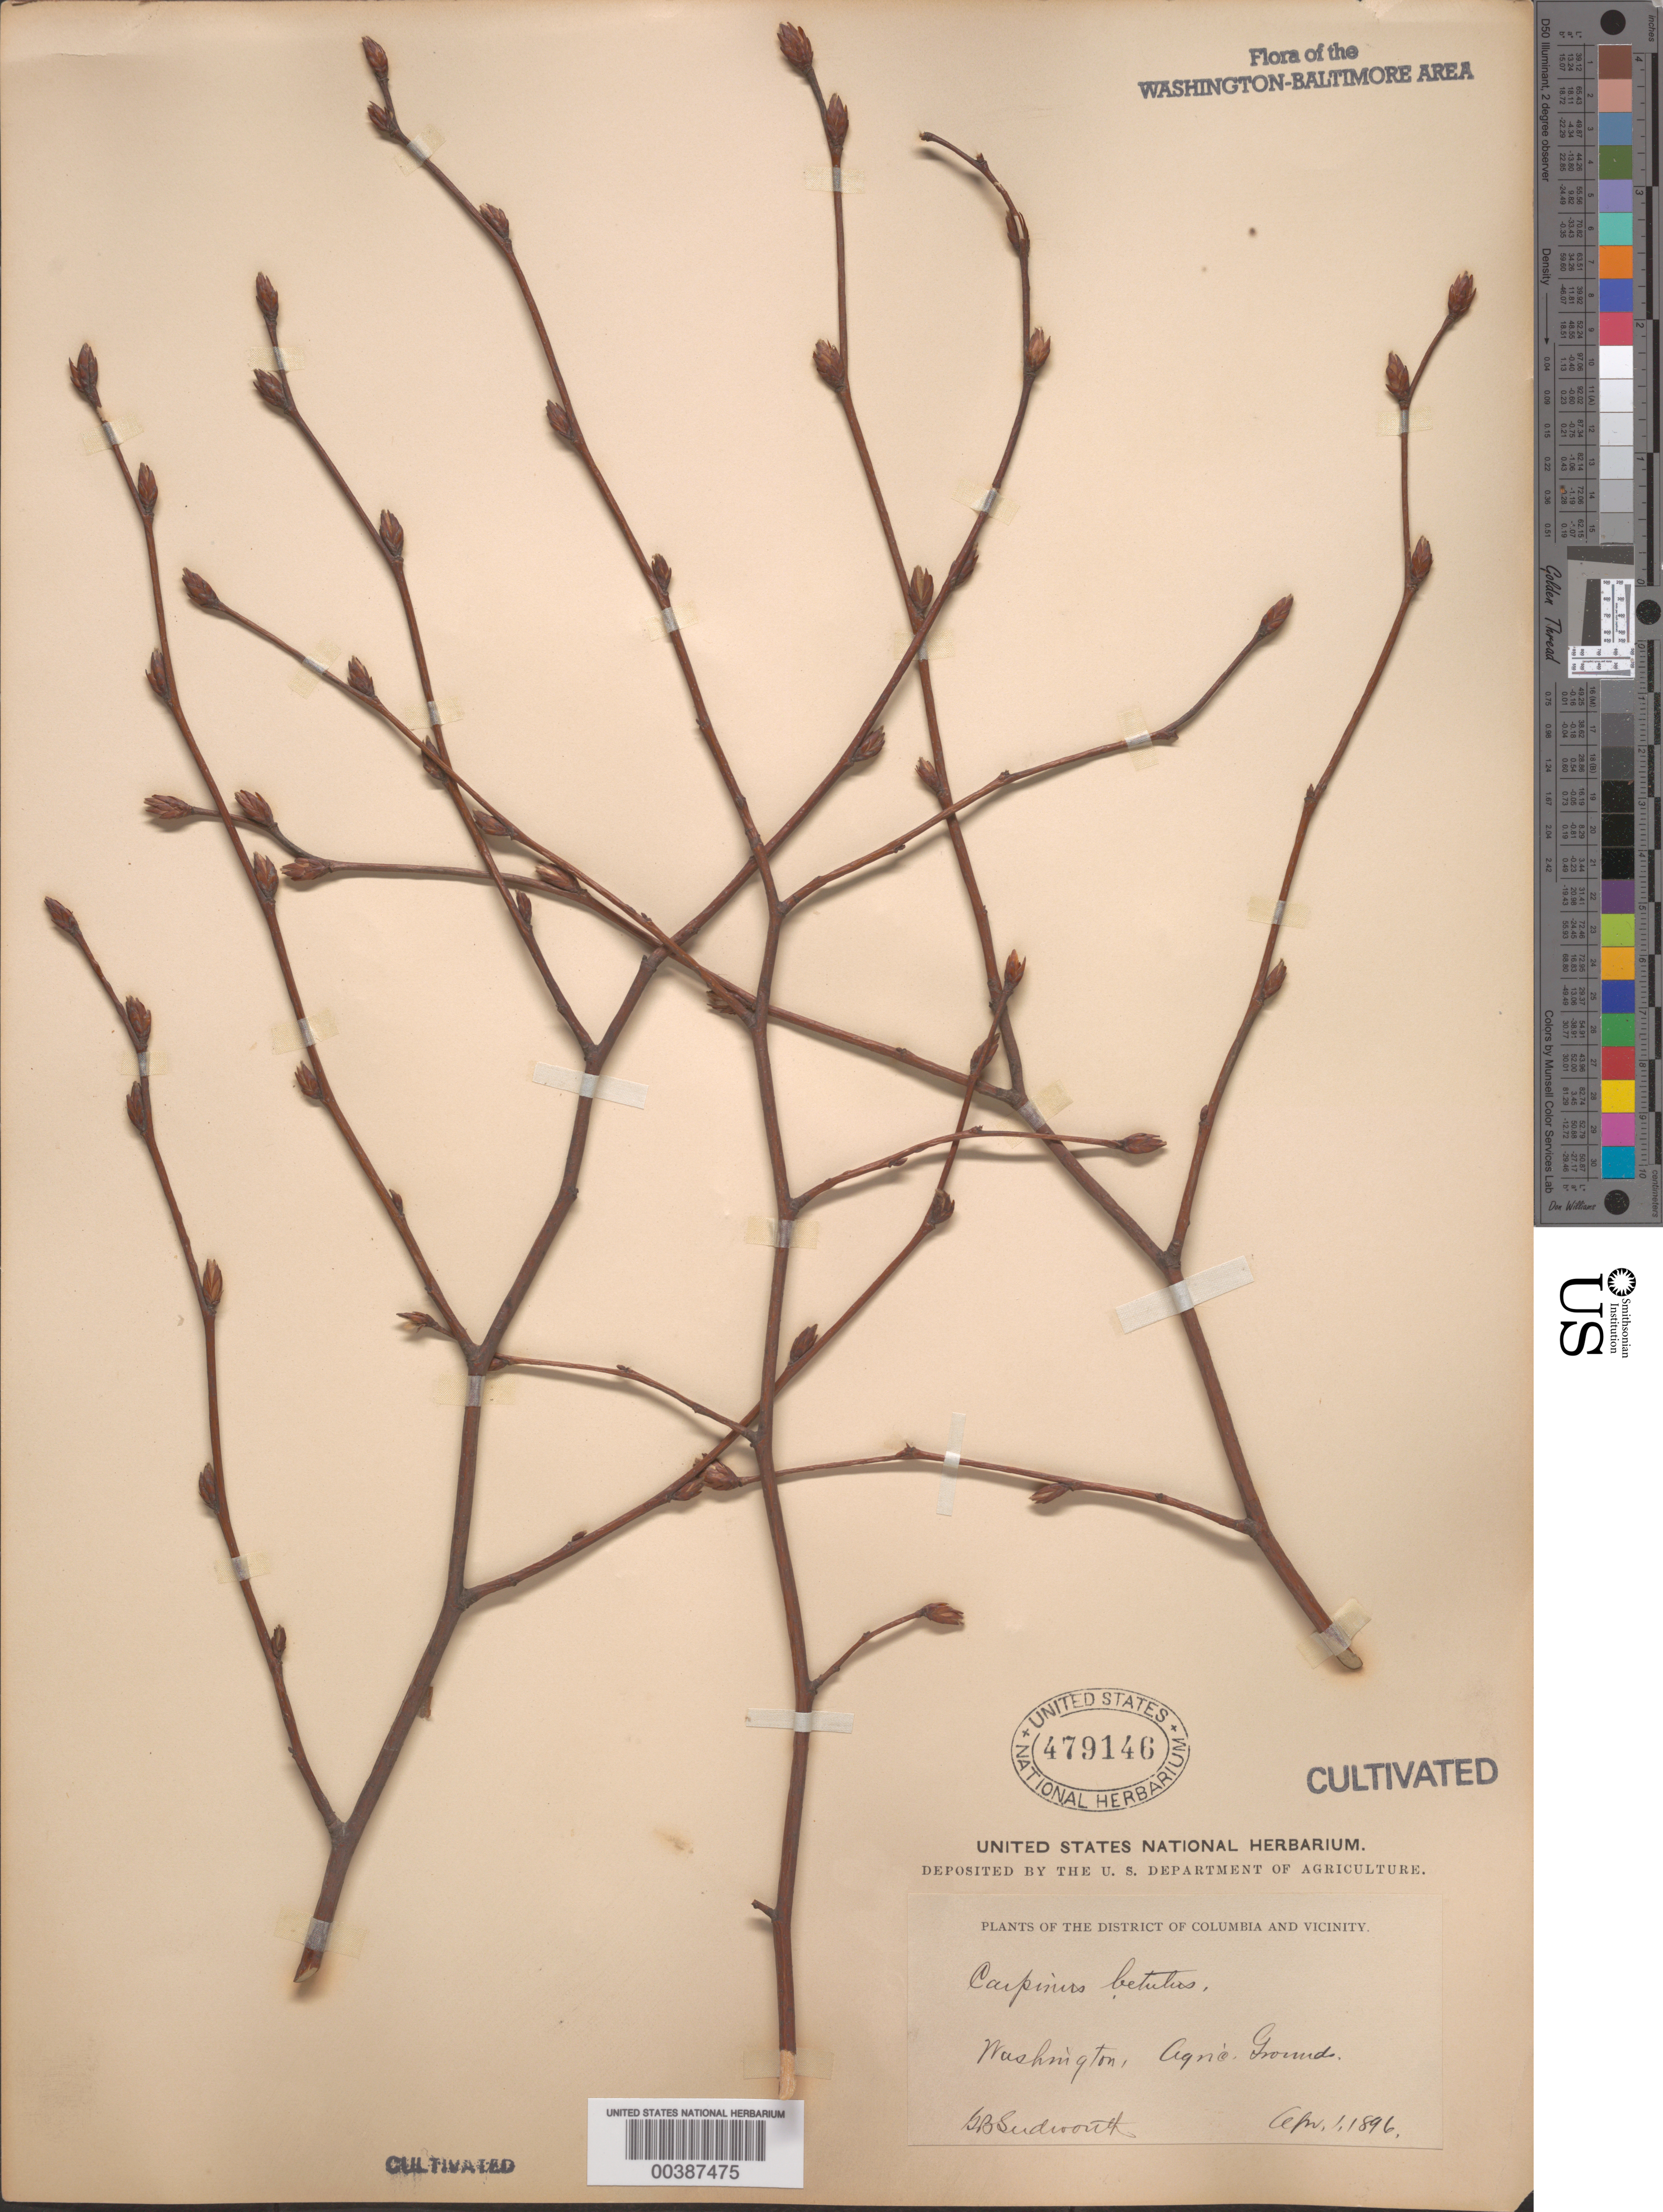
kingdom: Plantae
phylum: Tracheophyta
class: Magnoliopsida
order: Fagales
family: Betulaceae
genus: Carpinus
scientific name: Carpinus betulus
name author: L.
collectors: G. B. Sudworth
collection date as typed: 01 Apr 1896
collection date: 1896-04-01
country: United States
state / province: District of Columbia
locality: Agriculture grounds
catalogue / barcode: US 479146